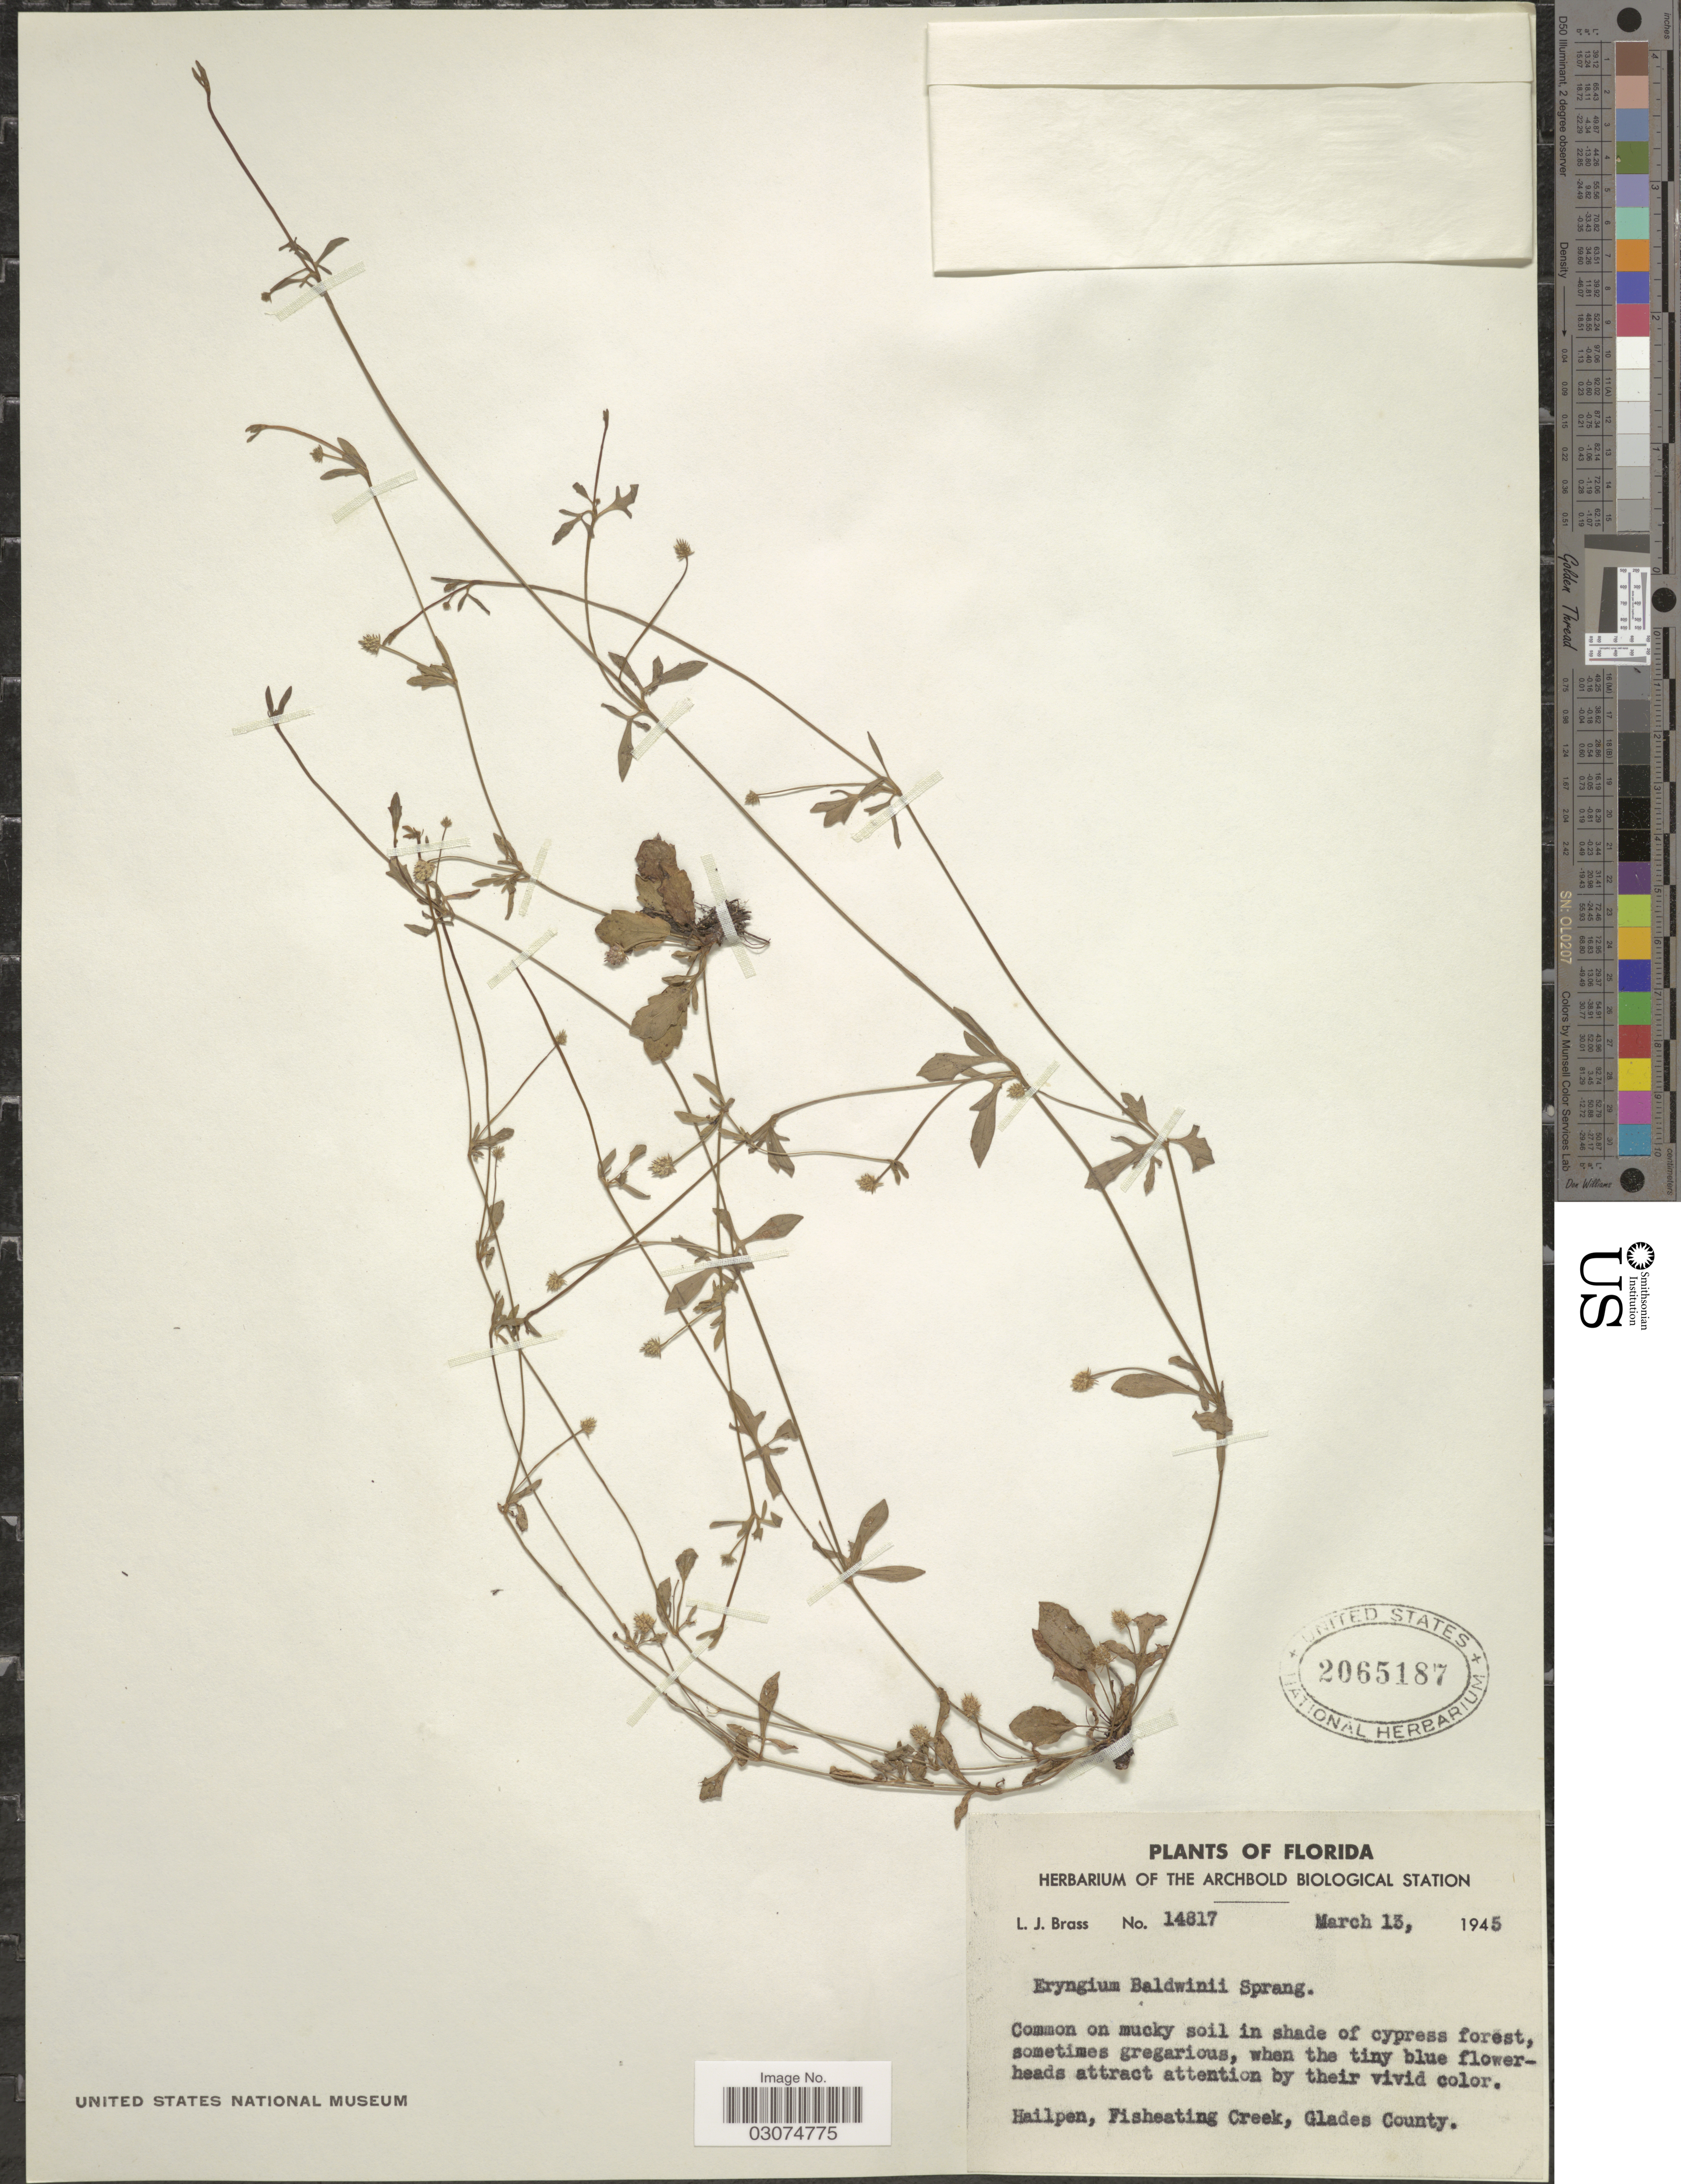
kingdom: Plantae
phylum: Tracheophyta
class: Magnoliopsida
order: Apiales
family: Apiaceae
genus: Eryngium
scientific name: Eryngium baldwinii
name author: Spreng.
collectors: L. J. Brass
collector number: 14817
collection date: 1945-03-13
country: United States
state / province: Florida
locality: Hailpen, Fisheating Creek, Glades County.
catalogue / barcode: US 2065187